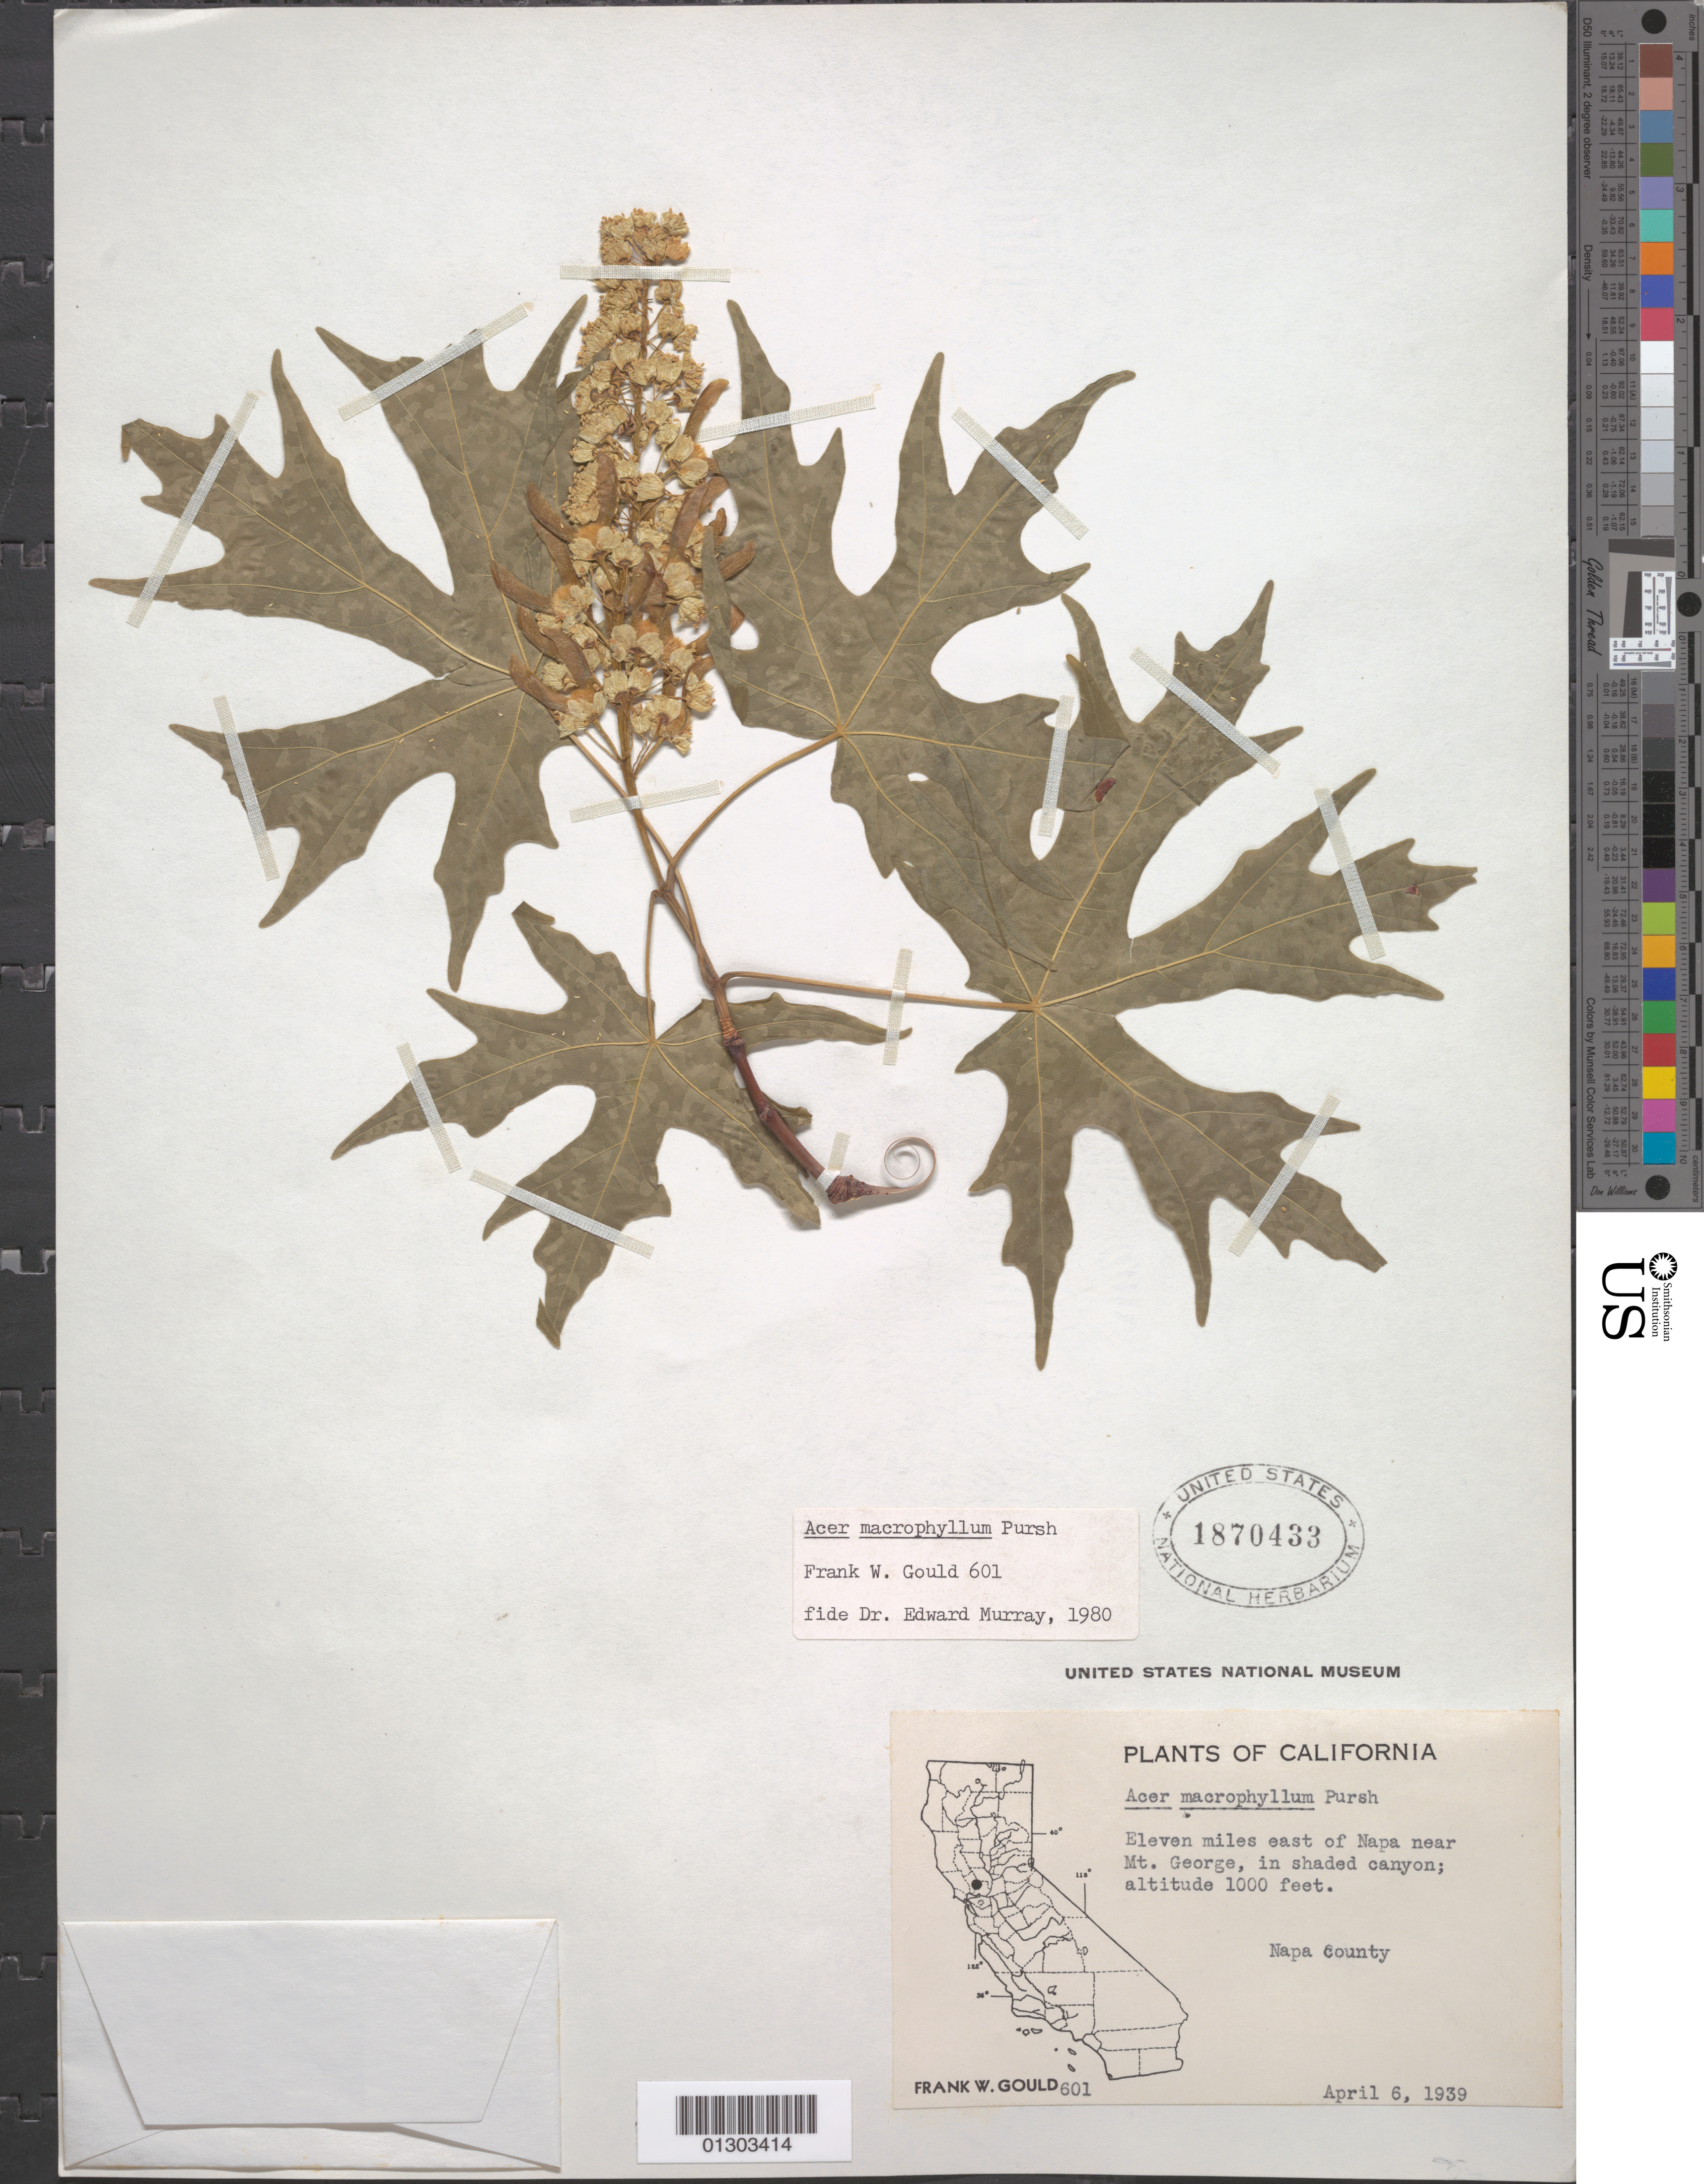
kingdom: Plantae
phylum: Tracheophyta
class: Magnoliopsida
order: Sapindales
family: Sapindaceae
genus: Acer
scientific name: Acer macrophyllum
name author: Pursh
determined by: Murray, Edward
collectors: F. W. Gould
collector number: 601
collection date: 1939-04-06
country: United States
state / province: California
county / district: Napa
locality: Napa County, 11 miles E of Napa near Mt. George.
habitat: In shaded canyon.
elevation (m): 305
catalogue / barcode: US 1870433